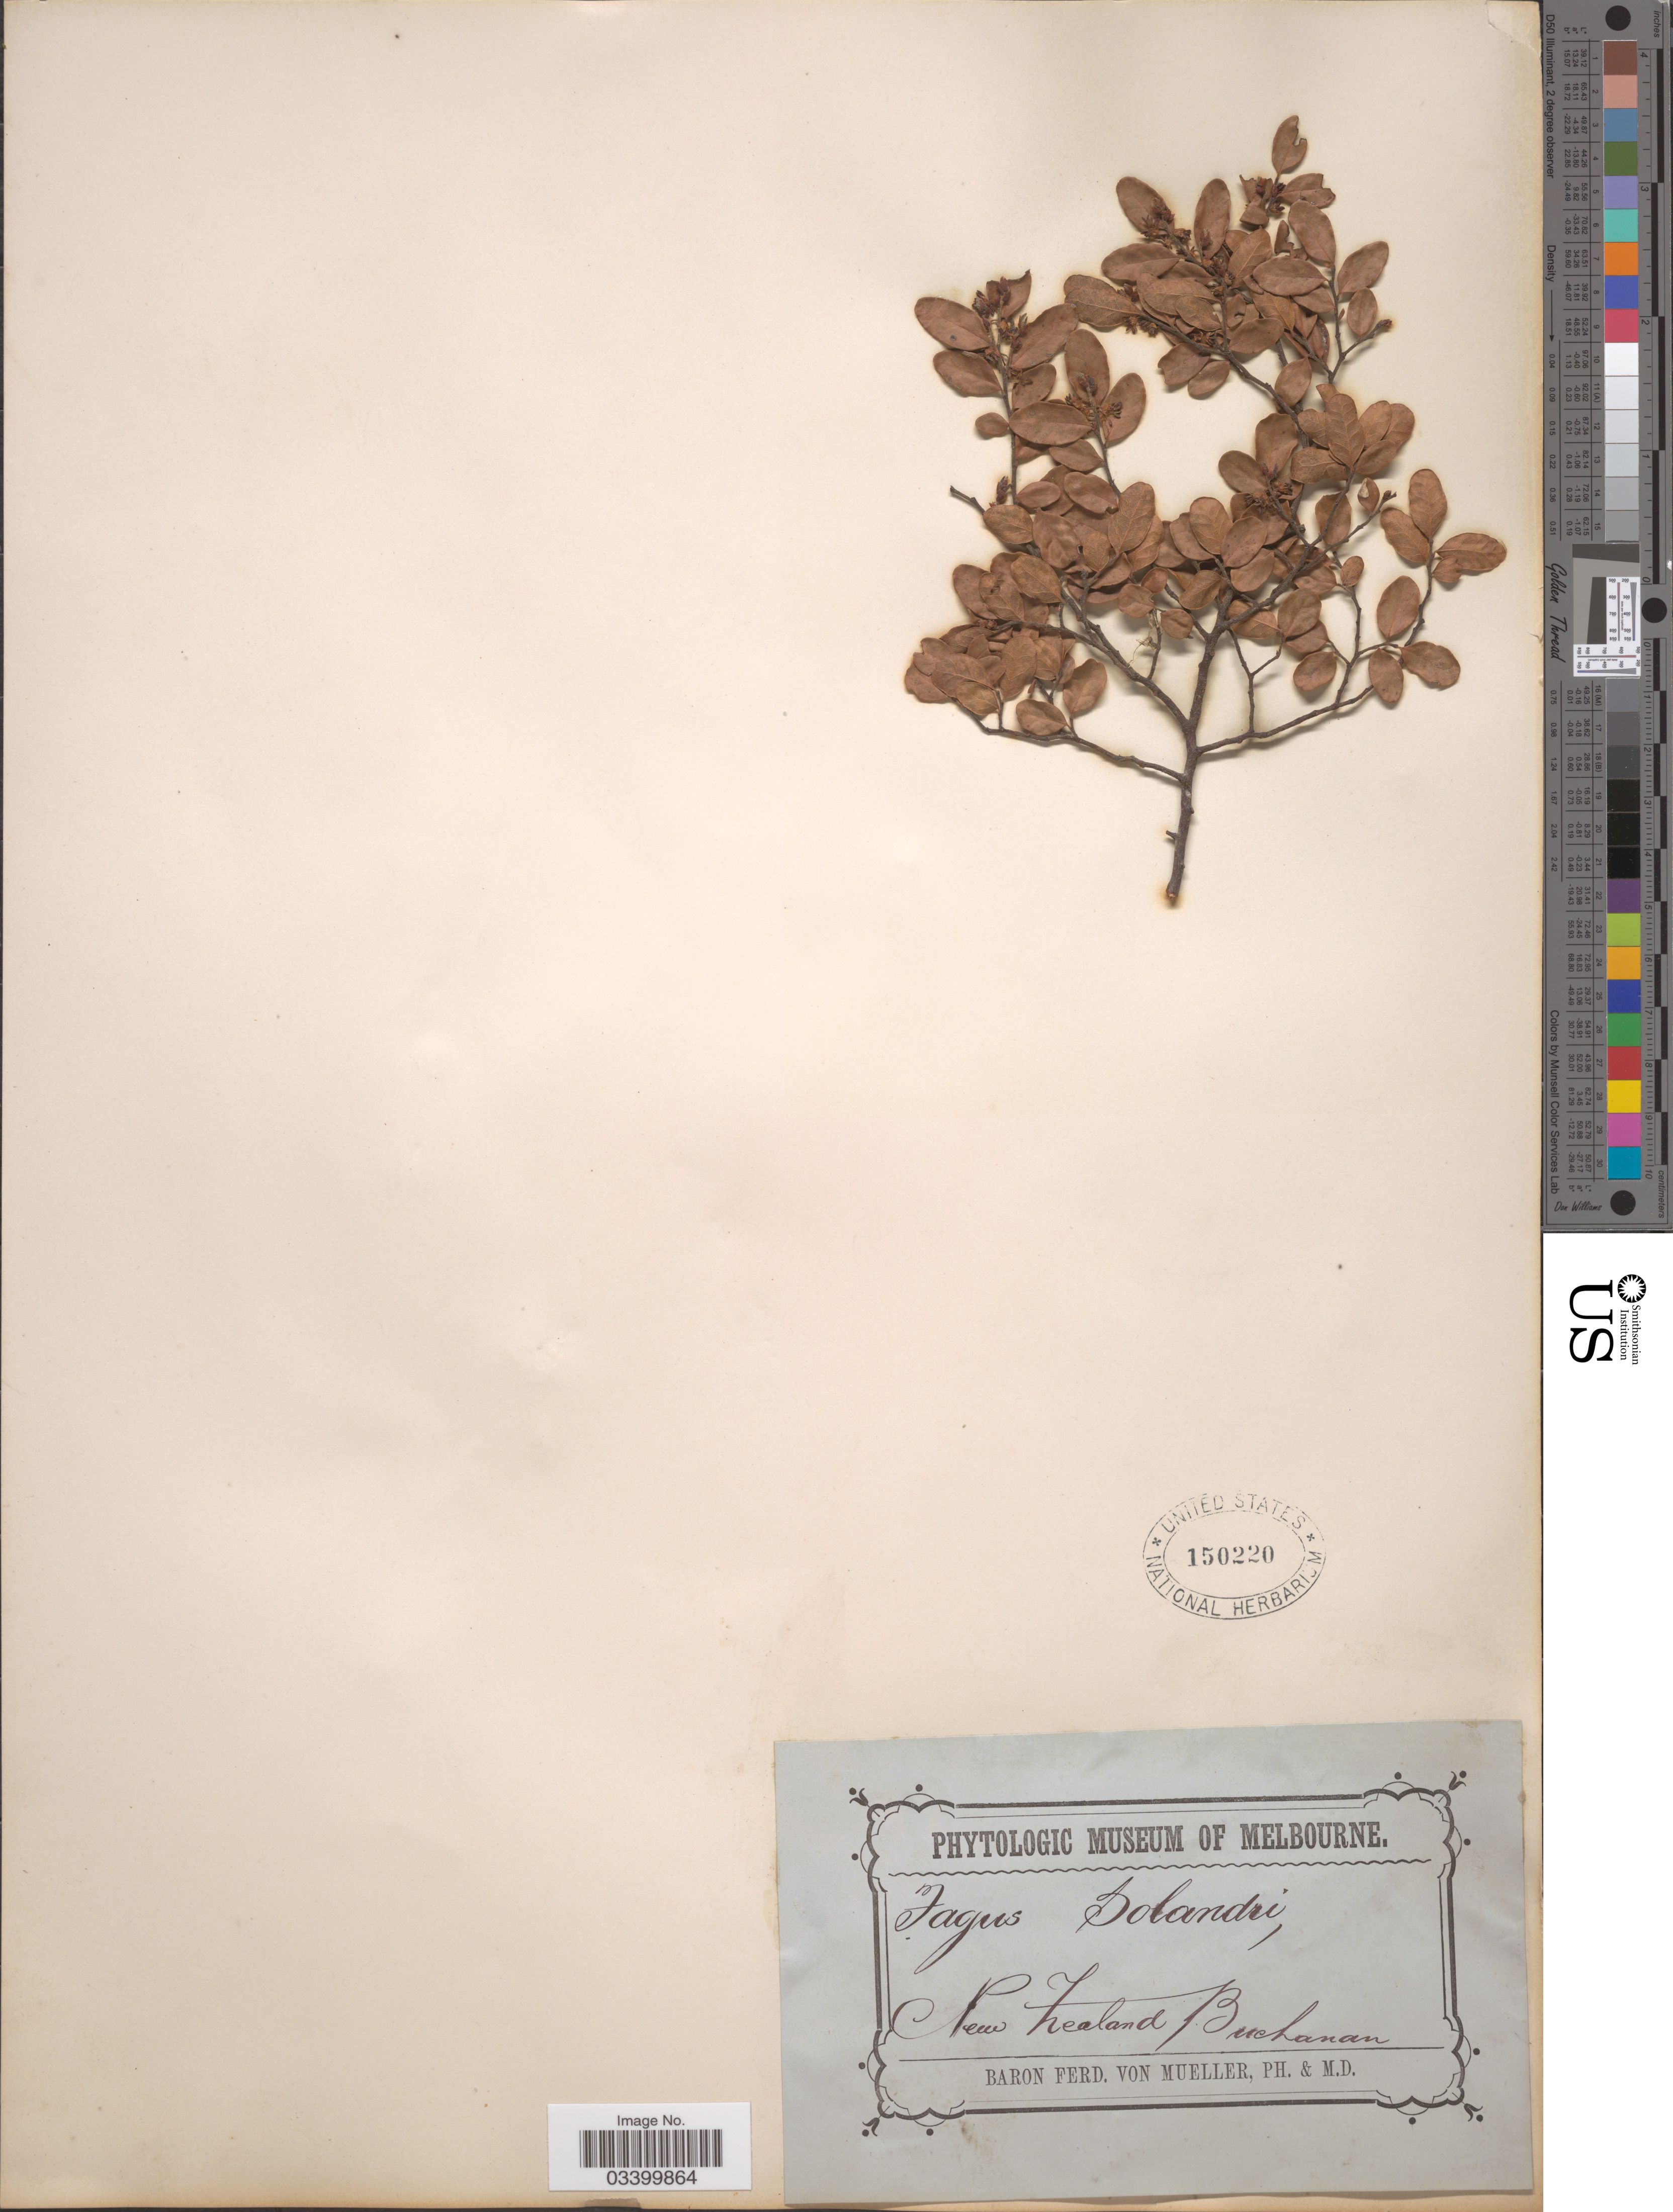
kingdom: Plantae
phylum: Tracheophyta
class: Magnoliopsida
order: Fagales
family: Nothofagaceae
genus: Nothofagus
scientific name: Nothofagus solandri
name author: (Hook. f.) Oerst.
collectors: F. von Mueller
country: New Zealand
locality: Buchanan.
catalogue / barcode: US 150220